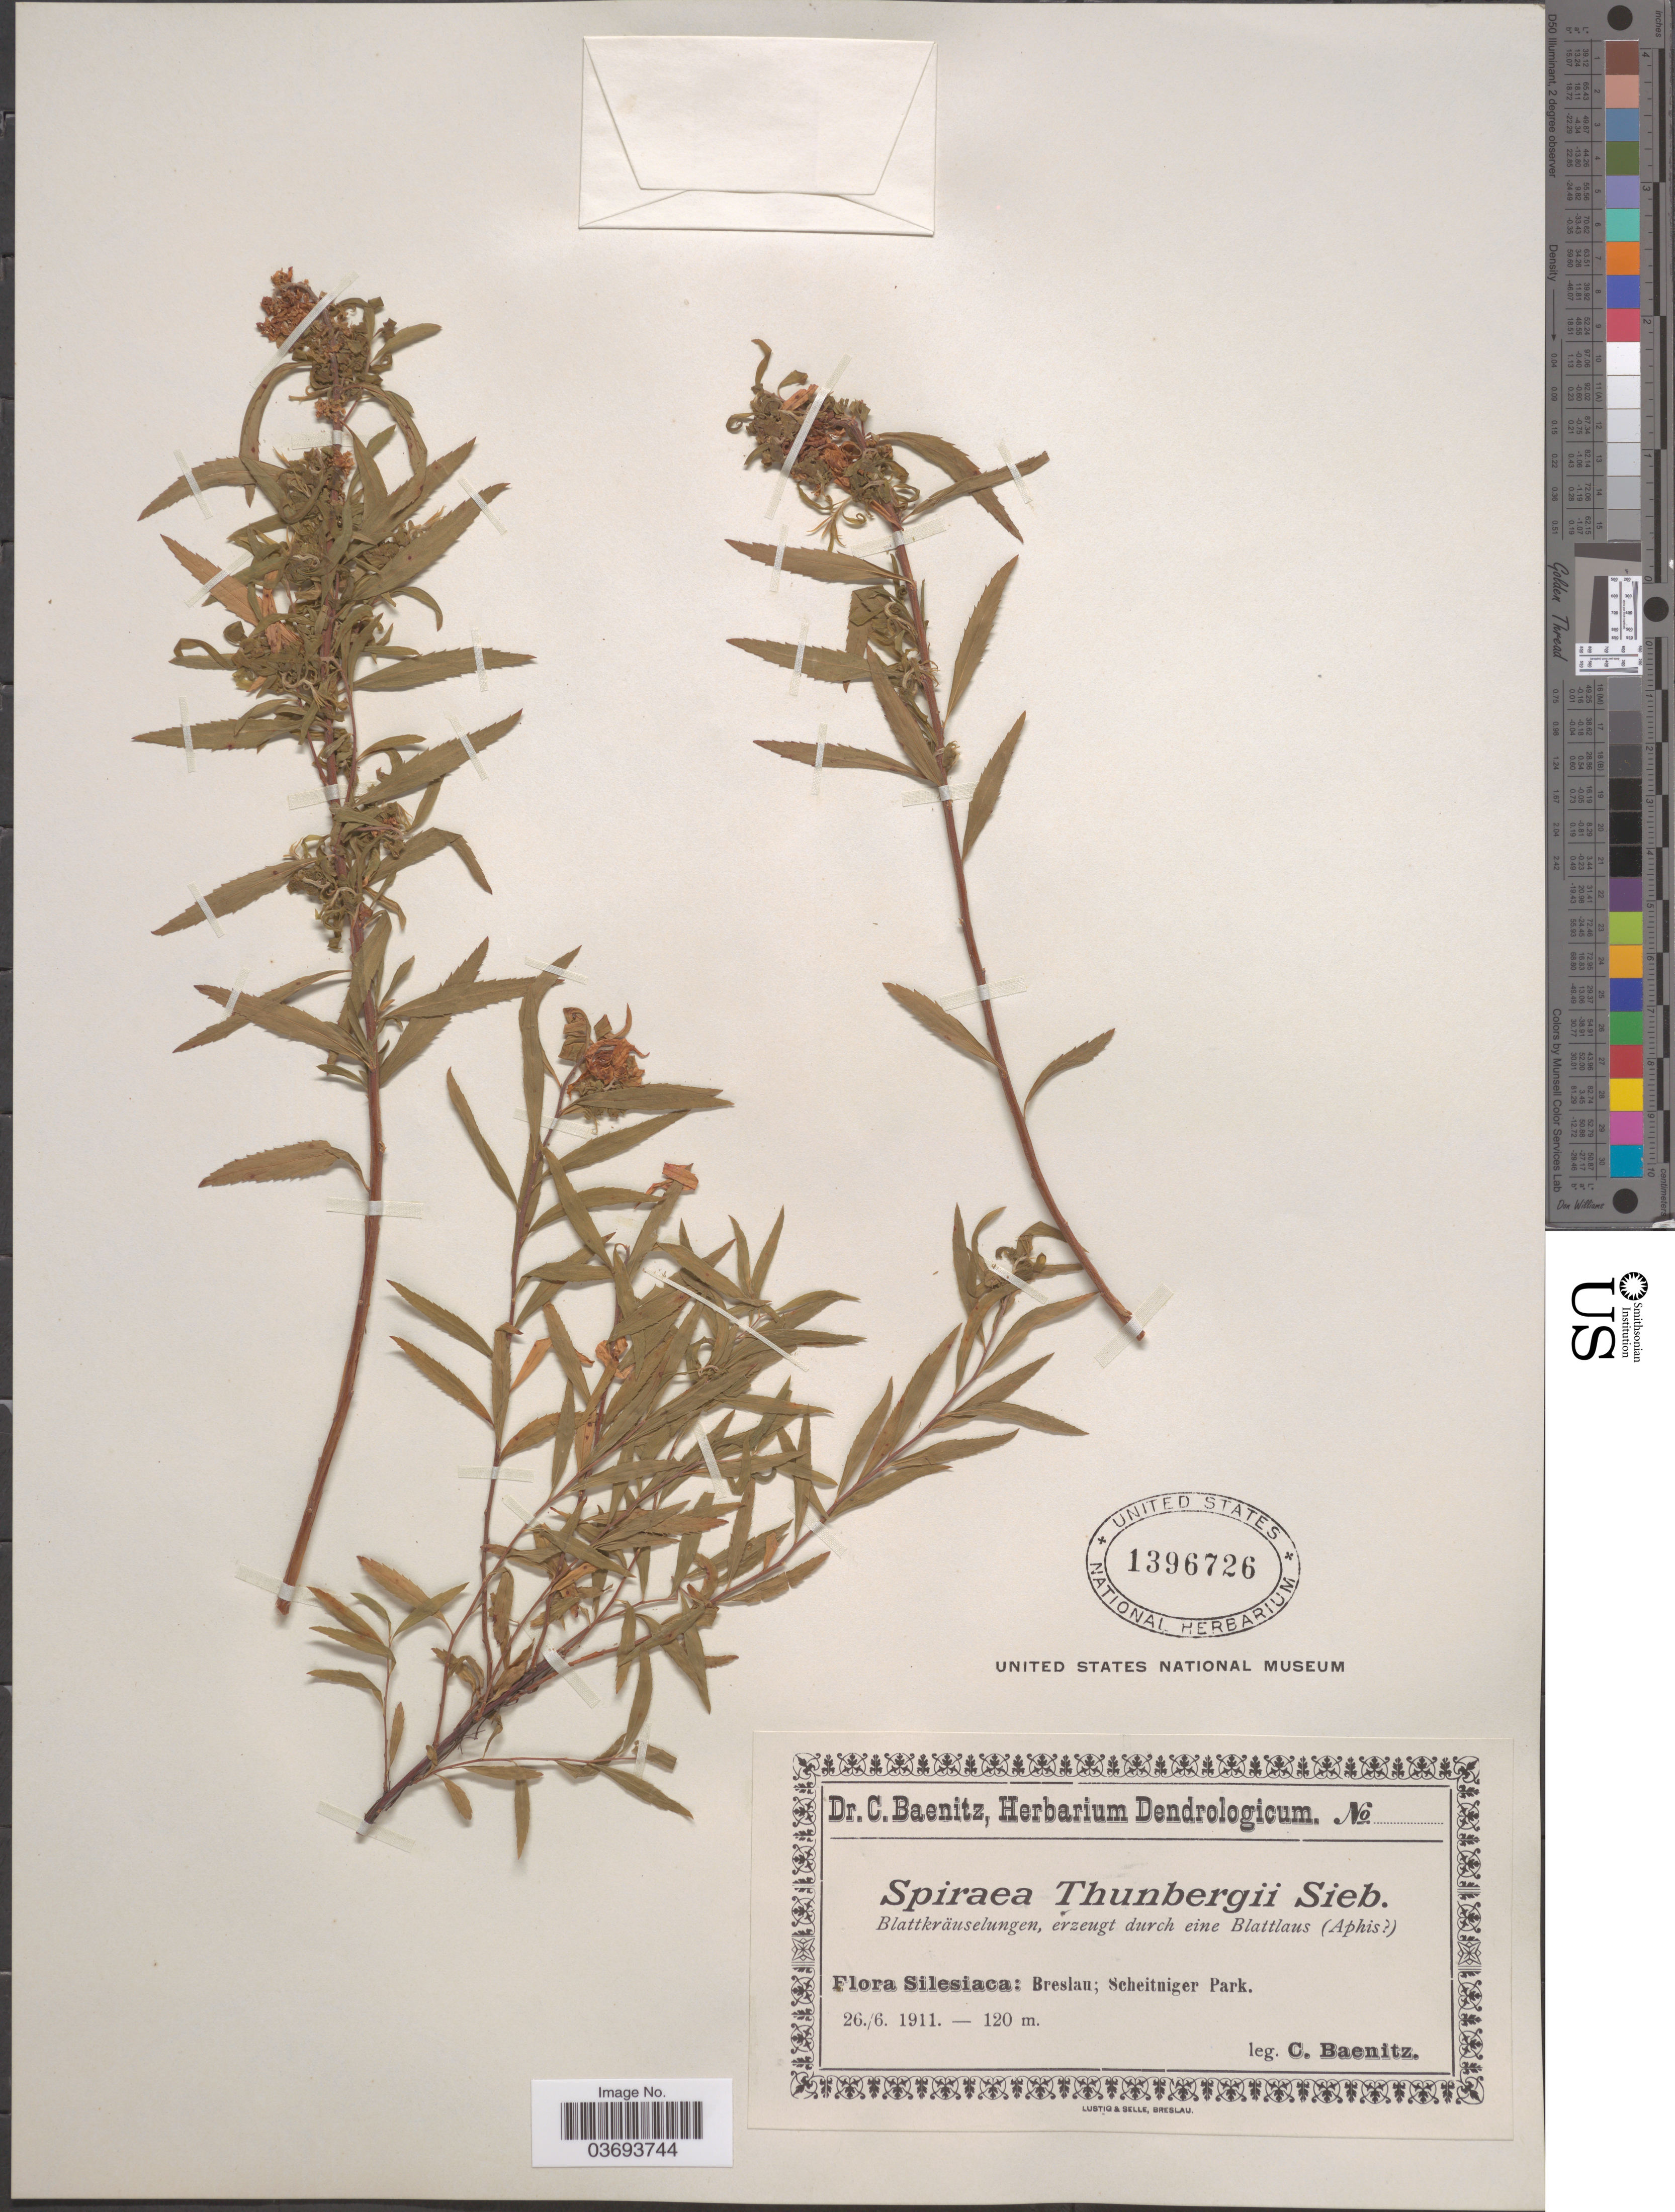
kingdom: Plantae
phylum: Tracheophyta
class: Magnoliopsida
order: Rosales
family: Rosaceae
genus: Spiraea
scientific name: Spiraea thunbergii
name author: Siebert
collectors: C. G. Baenitz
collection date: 1911-06-26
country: Poland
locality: Silesiaca: Breslau; Scheitniger Park.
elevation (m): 120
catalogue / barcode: US 1396726